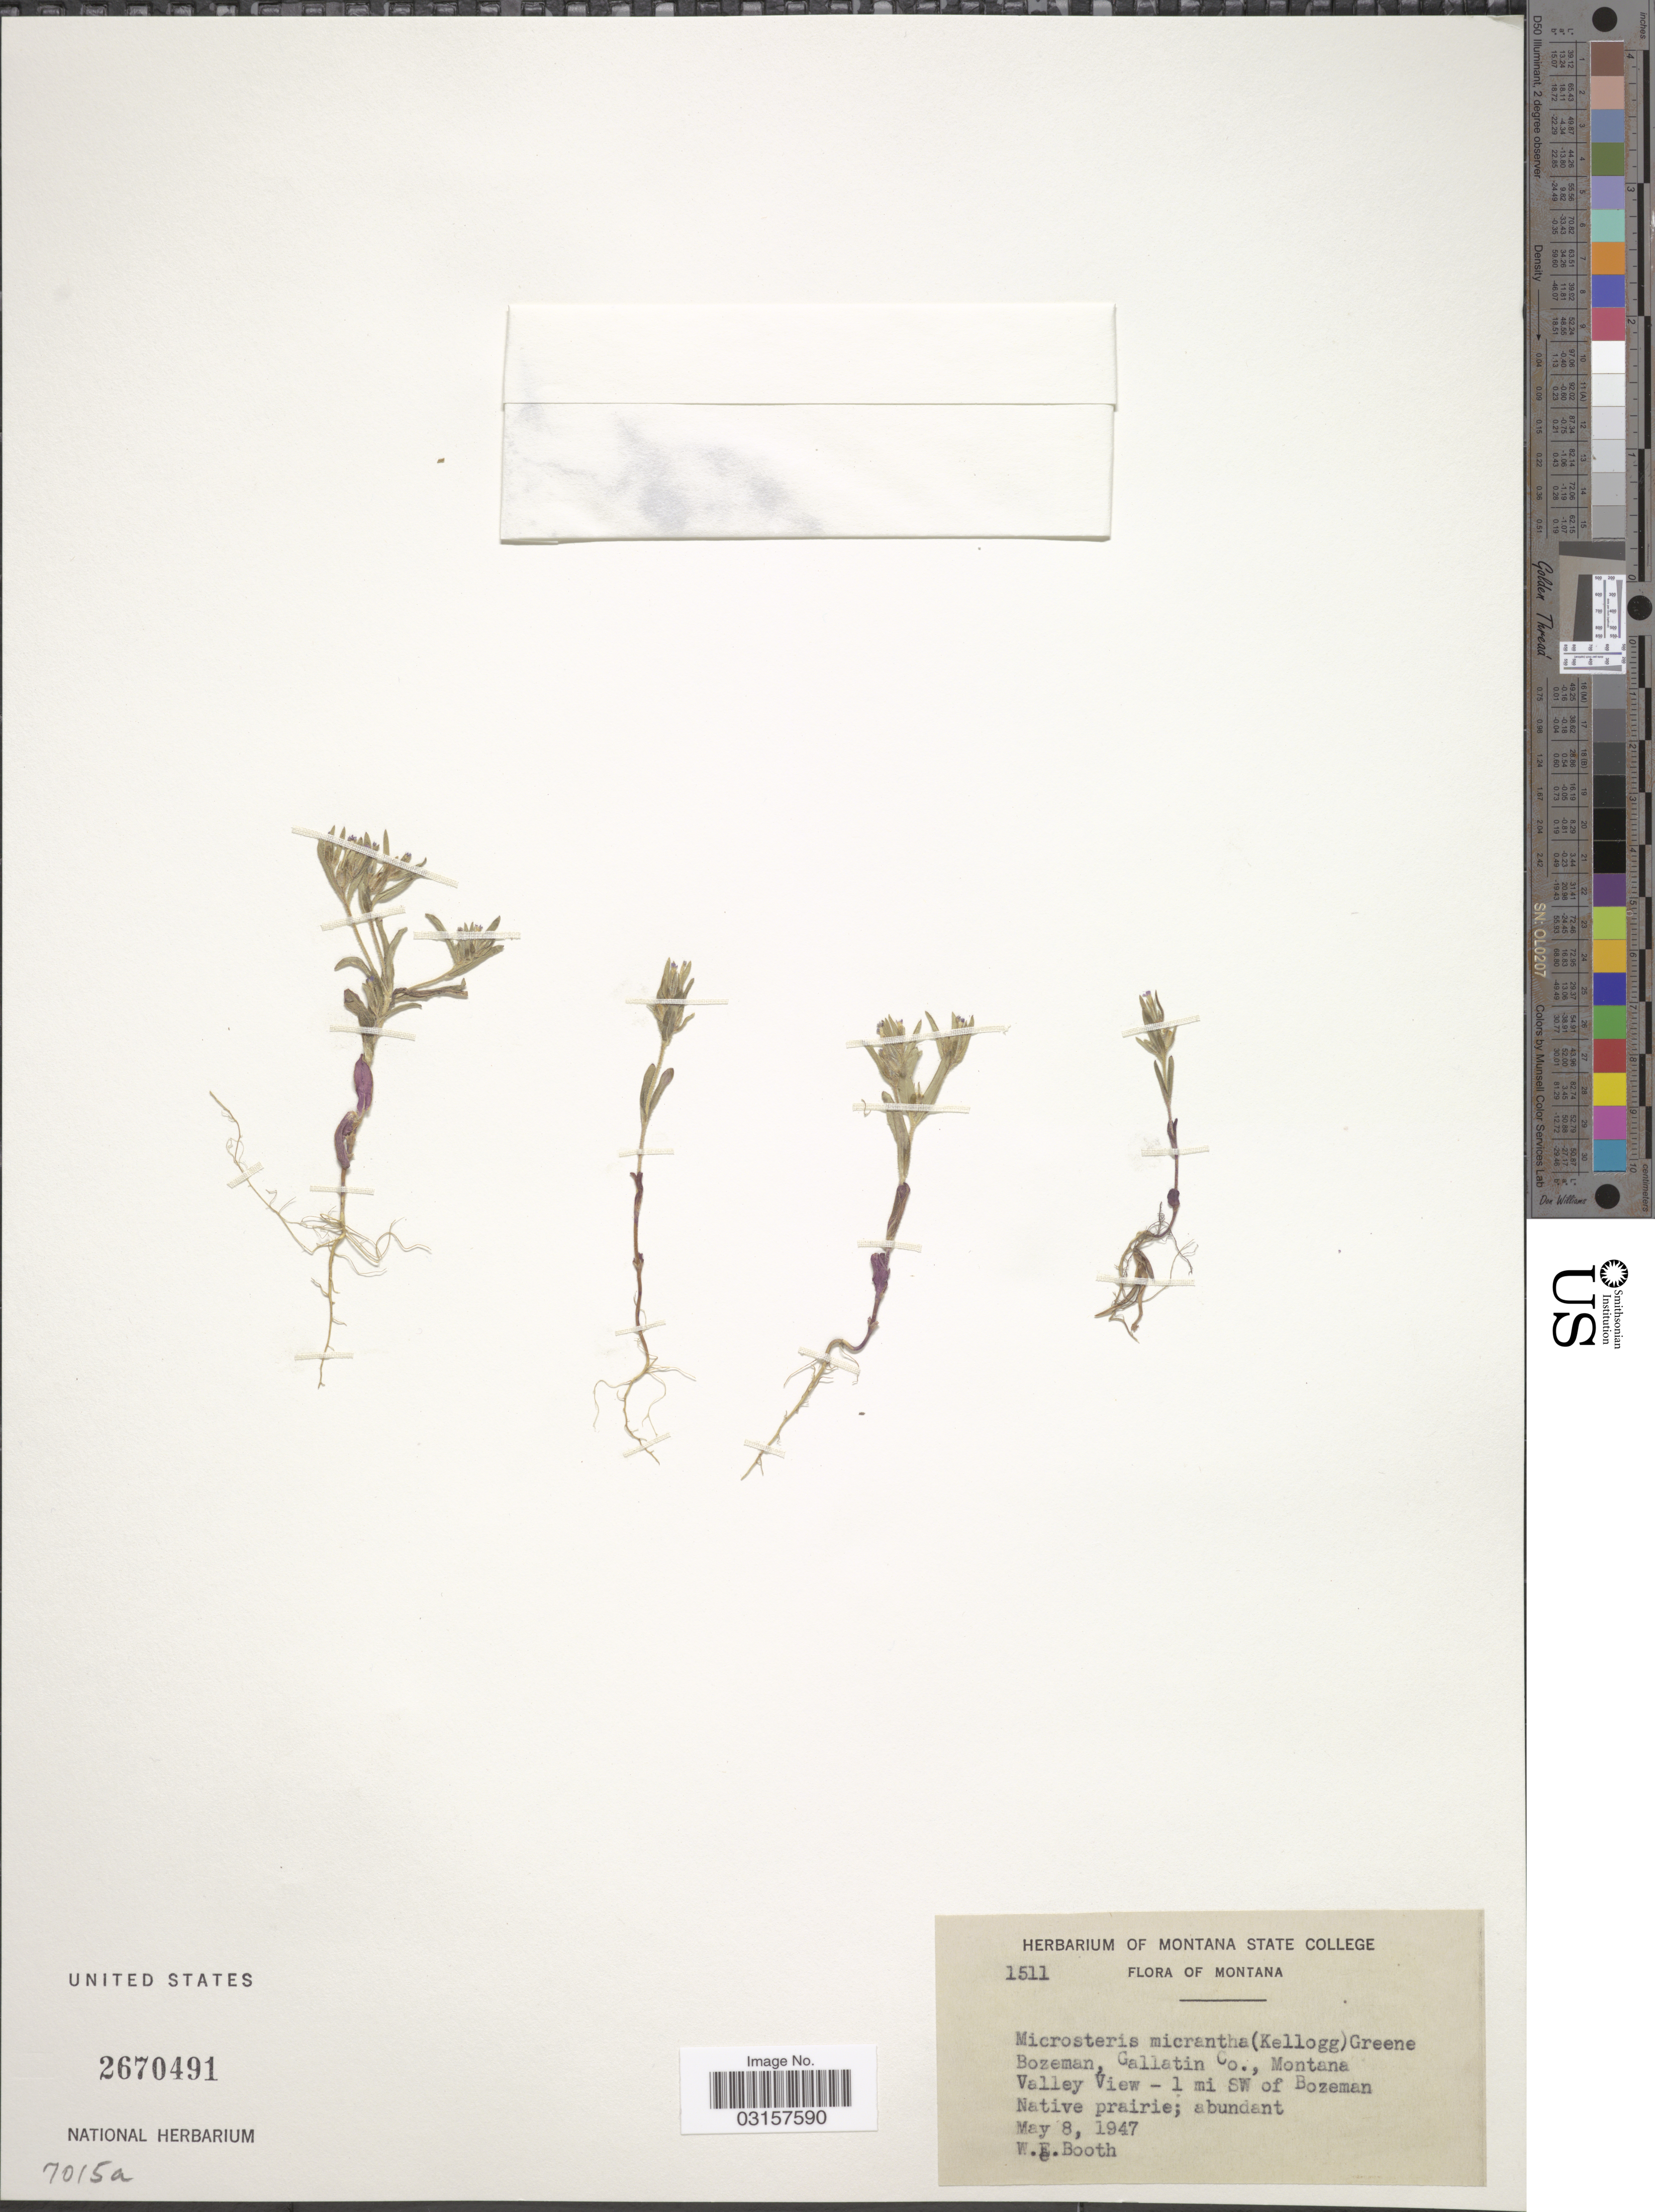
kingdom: Plantae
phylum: Tracheophyta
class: Magnoliopsida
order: Ericales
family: Polemoniaceae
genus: Microsteris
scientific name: Microsteris gracilis var. gracilis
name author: (Hook.) Greene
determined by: (US) Smithsonian Institution - National Museum of Natural History - Department of Botany (UNITED STATES)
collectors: W. Booth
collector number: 1511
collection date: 1947-05-08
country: United States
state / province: Montana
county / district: Gallatin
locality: Bozeman, Valley View - 1 mi SW of Bozeman.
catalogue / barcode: US 2670491